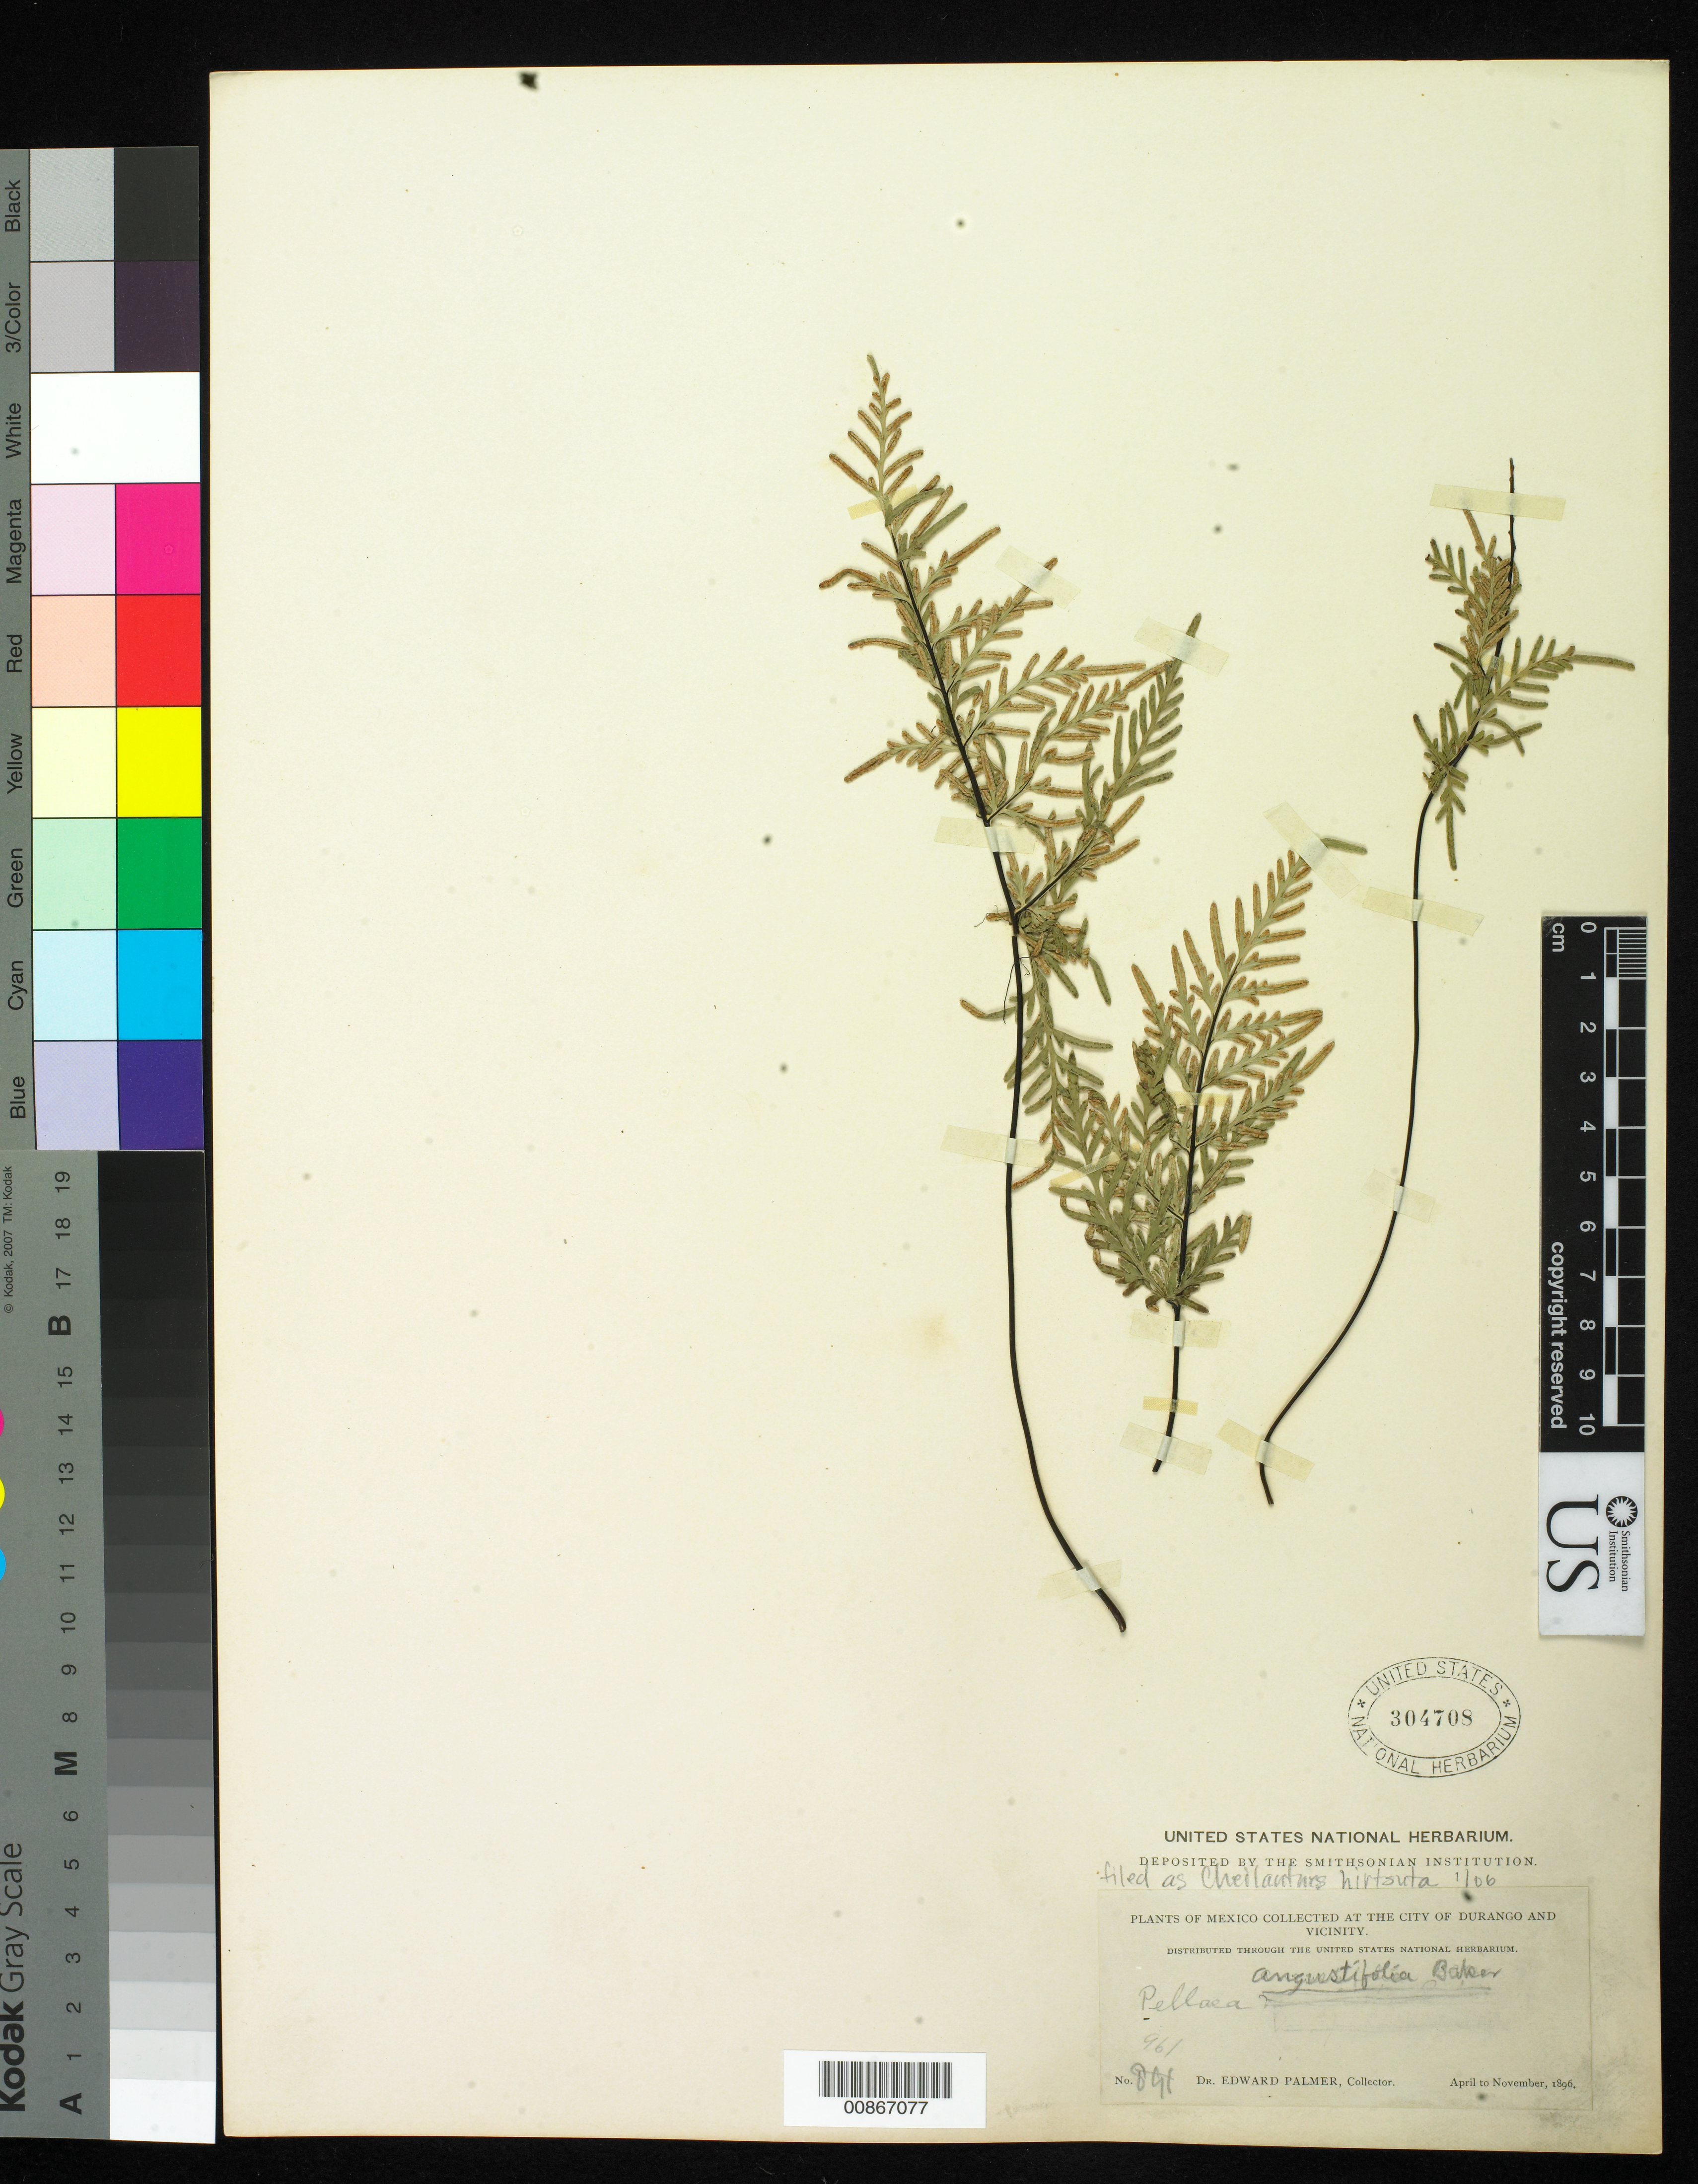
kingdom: Plantae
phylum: Tracheophyta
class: Polypodiopsida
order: Polypodiales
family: Pteridaceae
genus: Gaga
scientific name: Gaga hirsuta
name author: (Link) Fay W. Li & Windham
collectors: E. Palmer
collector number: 961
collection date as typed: Apr 1896 to -- Nov 1896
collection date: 1896-04/1896-11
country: Mexico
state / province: Durango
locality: City of Durango and vicinity.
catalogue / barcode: US 304708